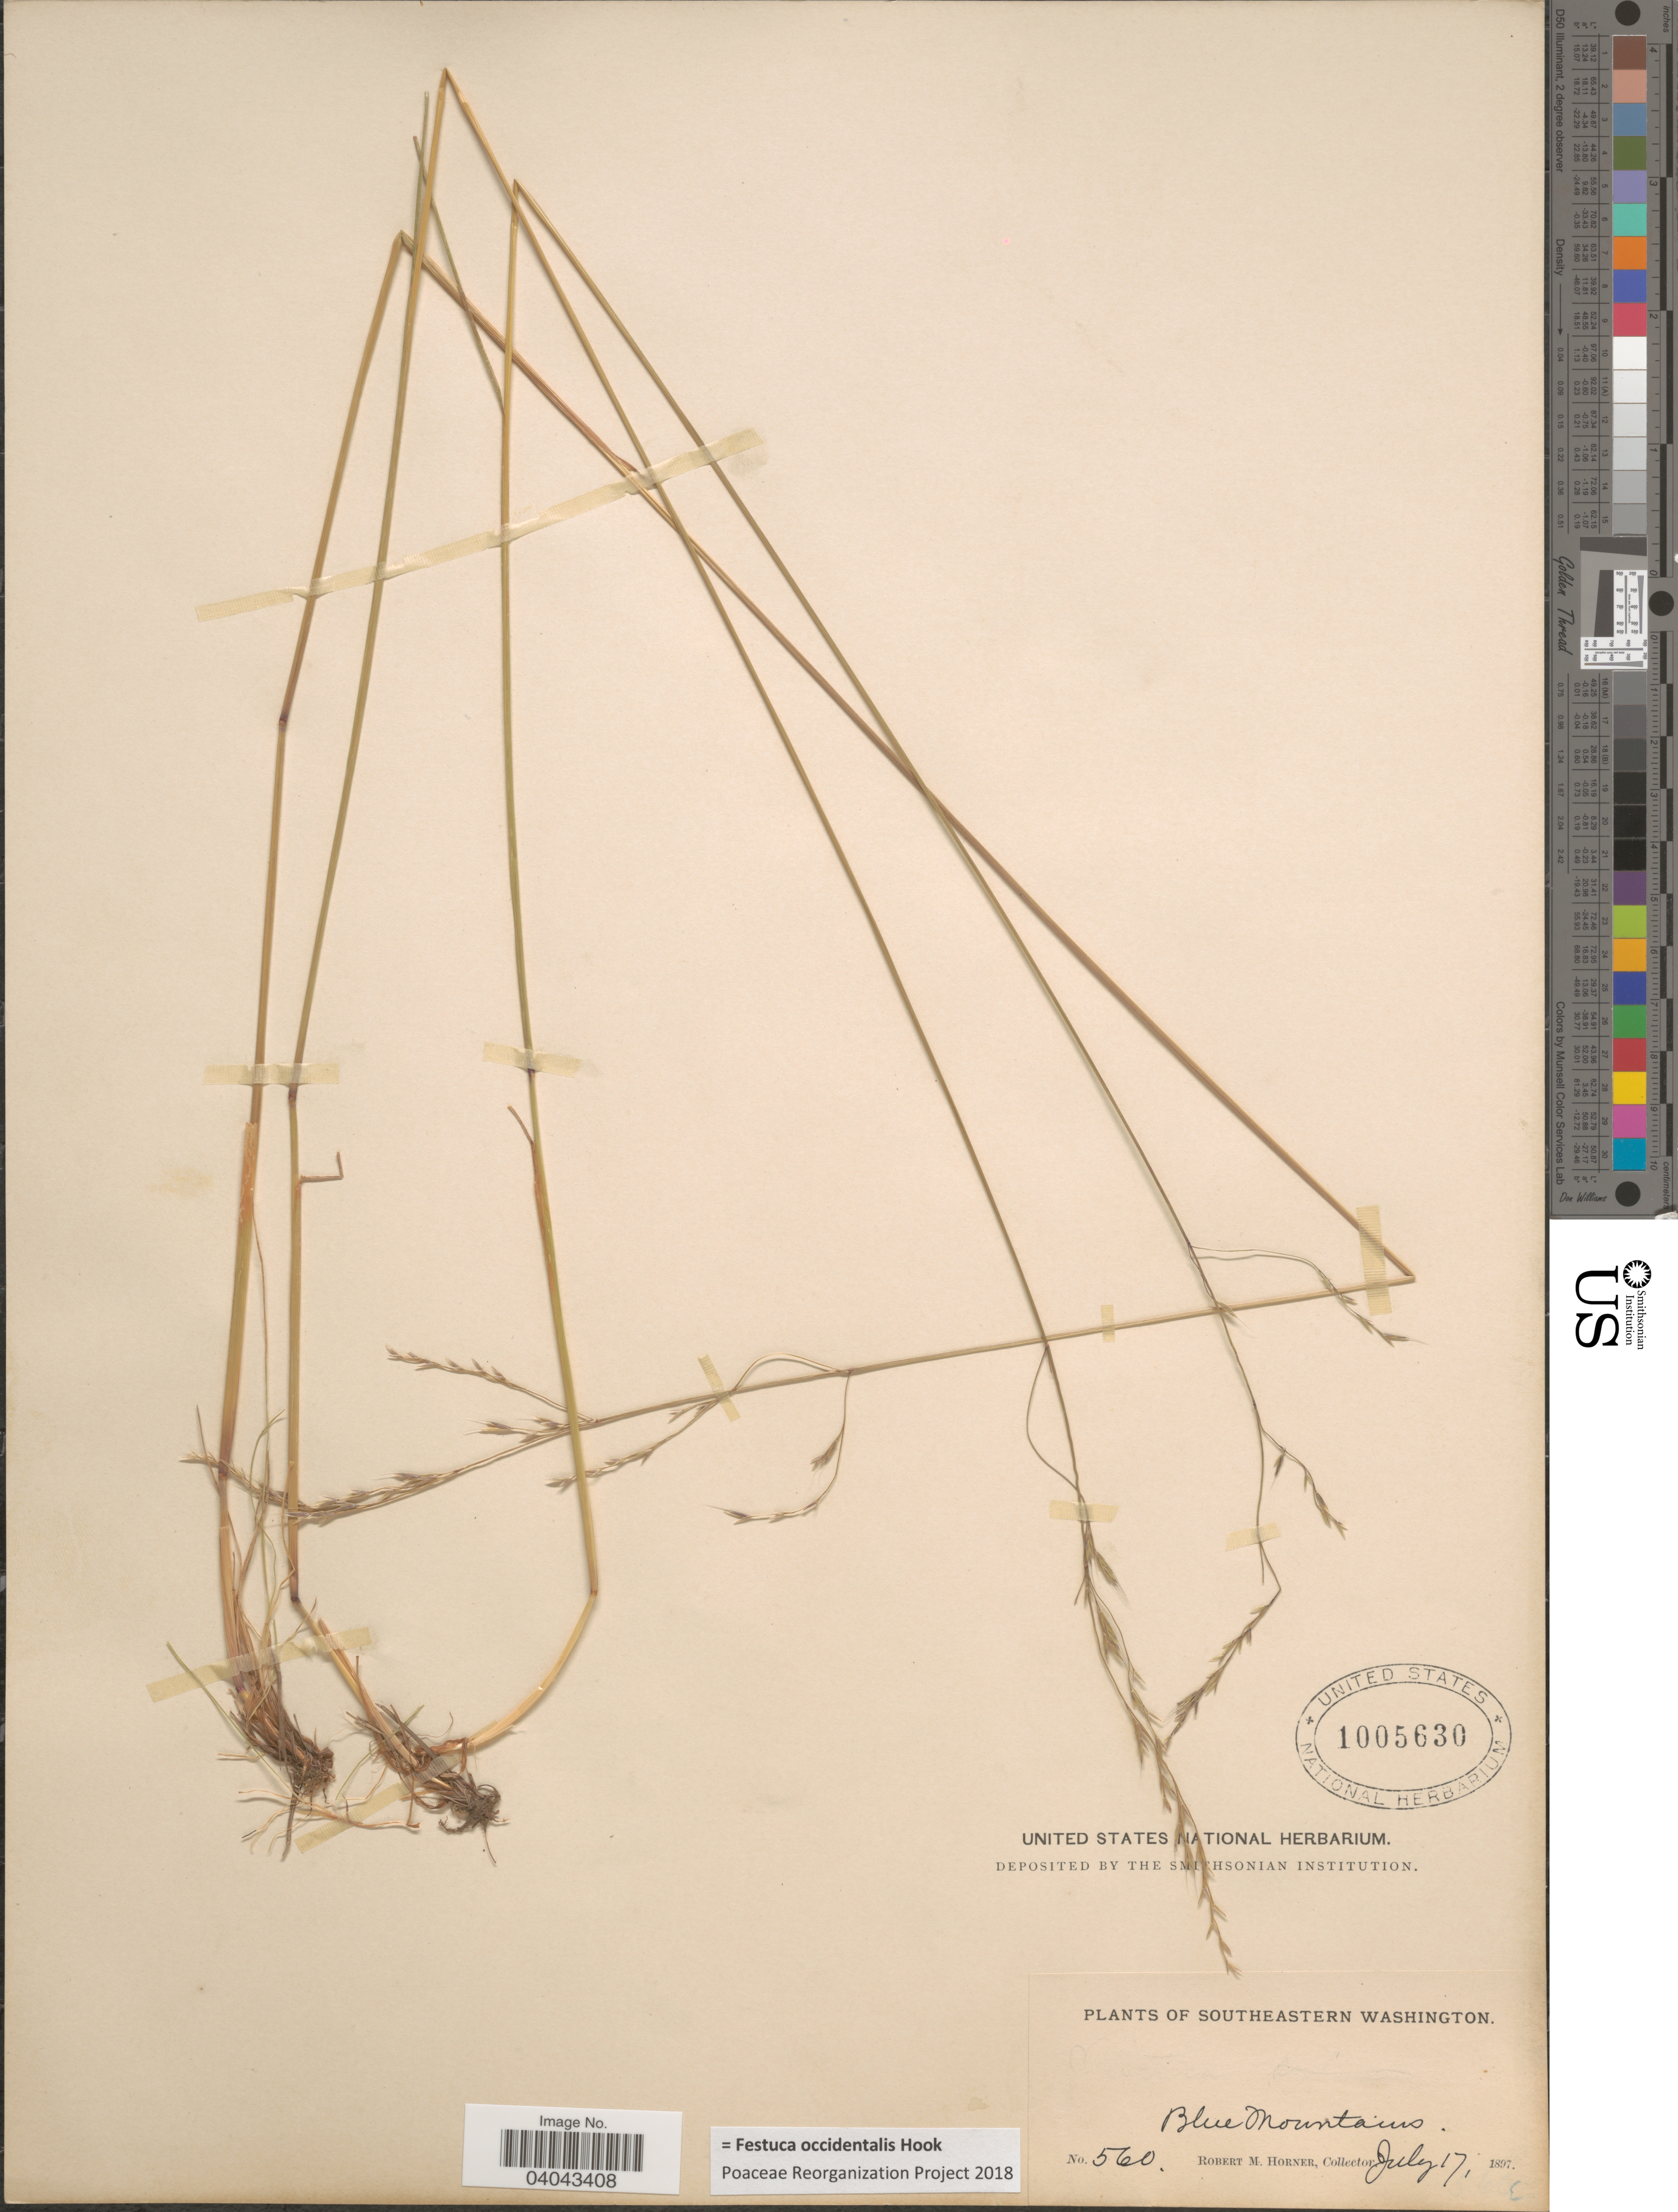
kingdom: Plantae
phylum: Tracheophyta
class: Liliopsida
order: Poales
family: Poaceae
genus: Festuca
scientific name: Festuca occidentalis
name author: Hook.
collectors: R. Horner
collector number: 560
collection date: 1897-07-17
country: United States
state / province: Washington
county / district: Clallam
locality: Southeastern Washington. Blue Mountains.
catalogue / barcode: US 1005630